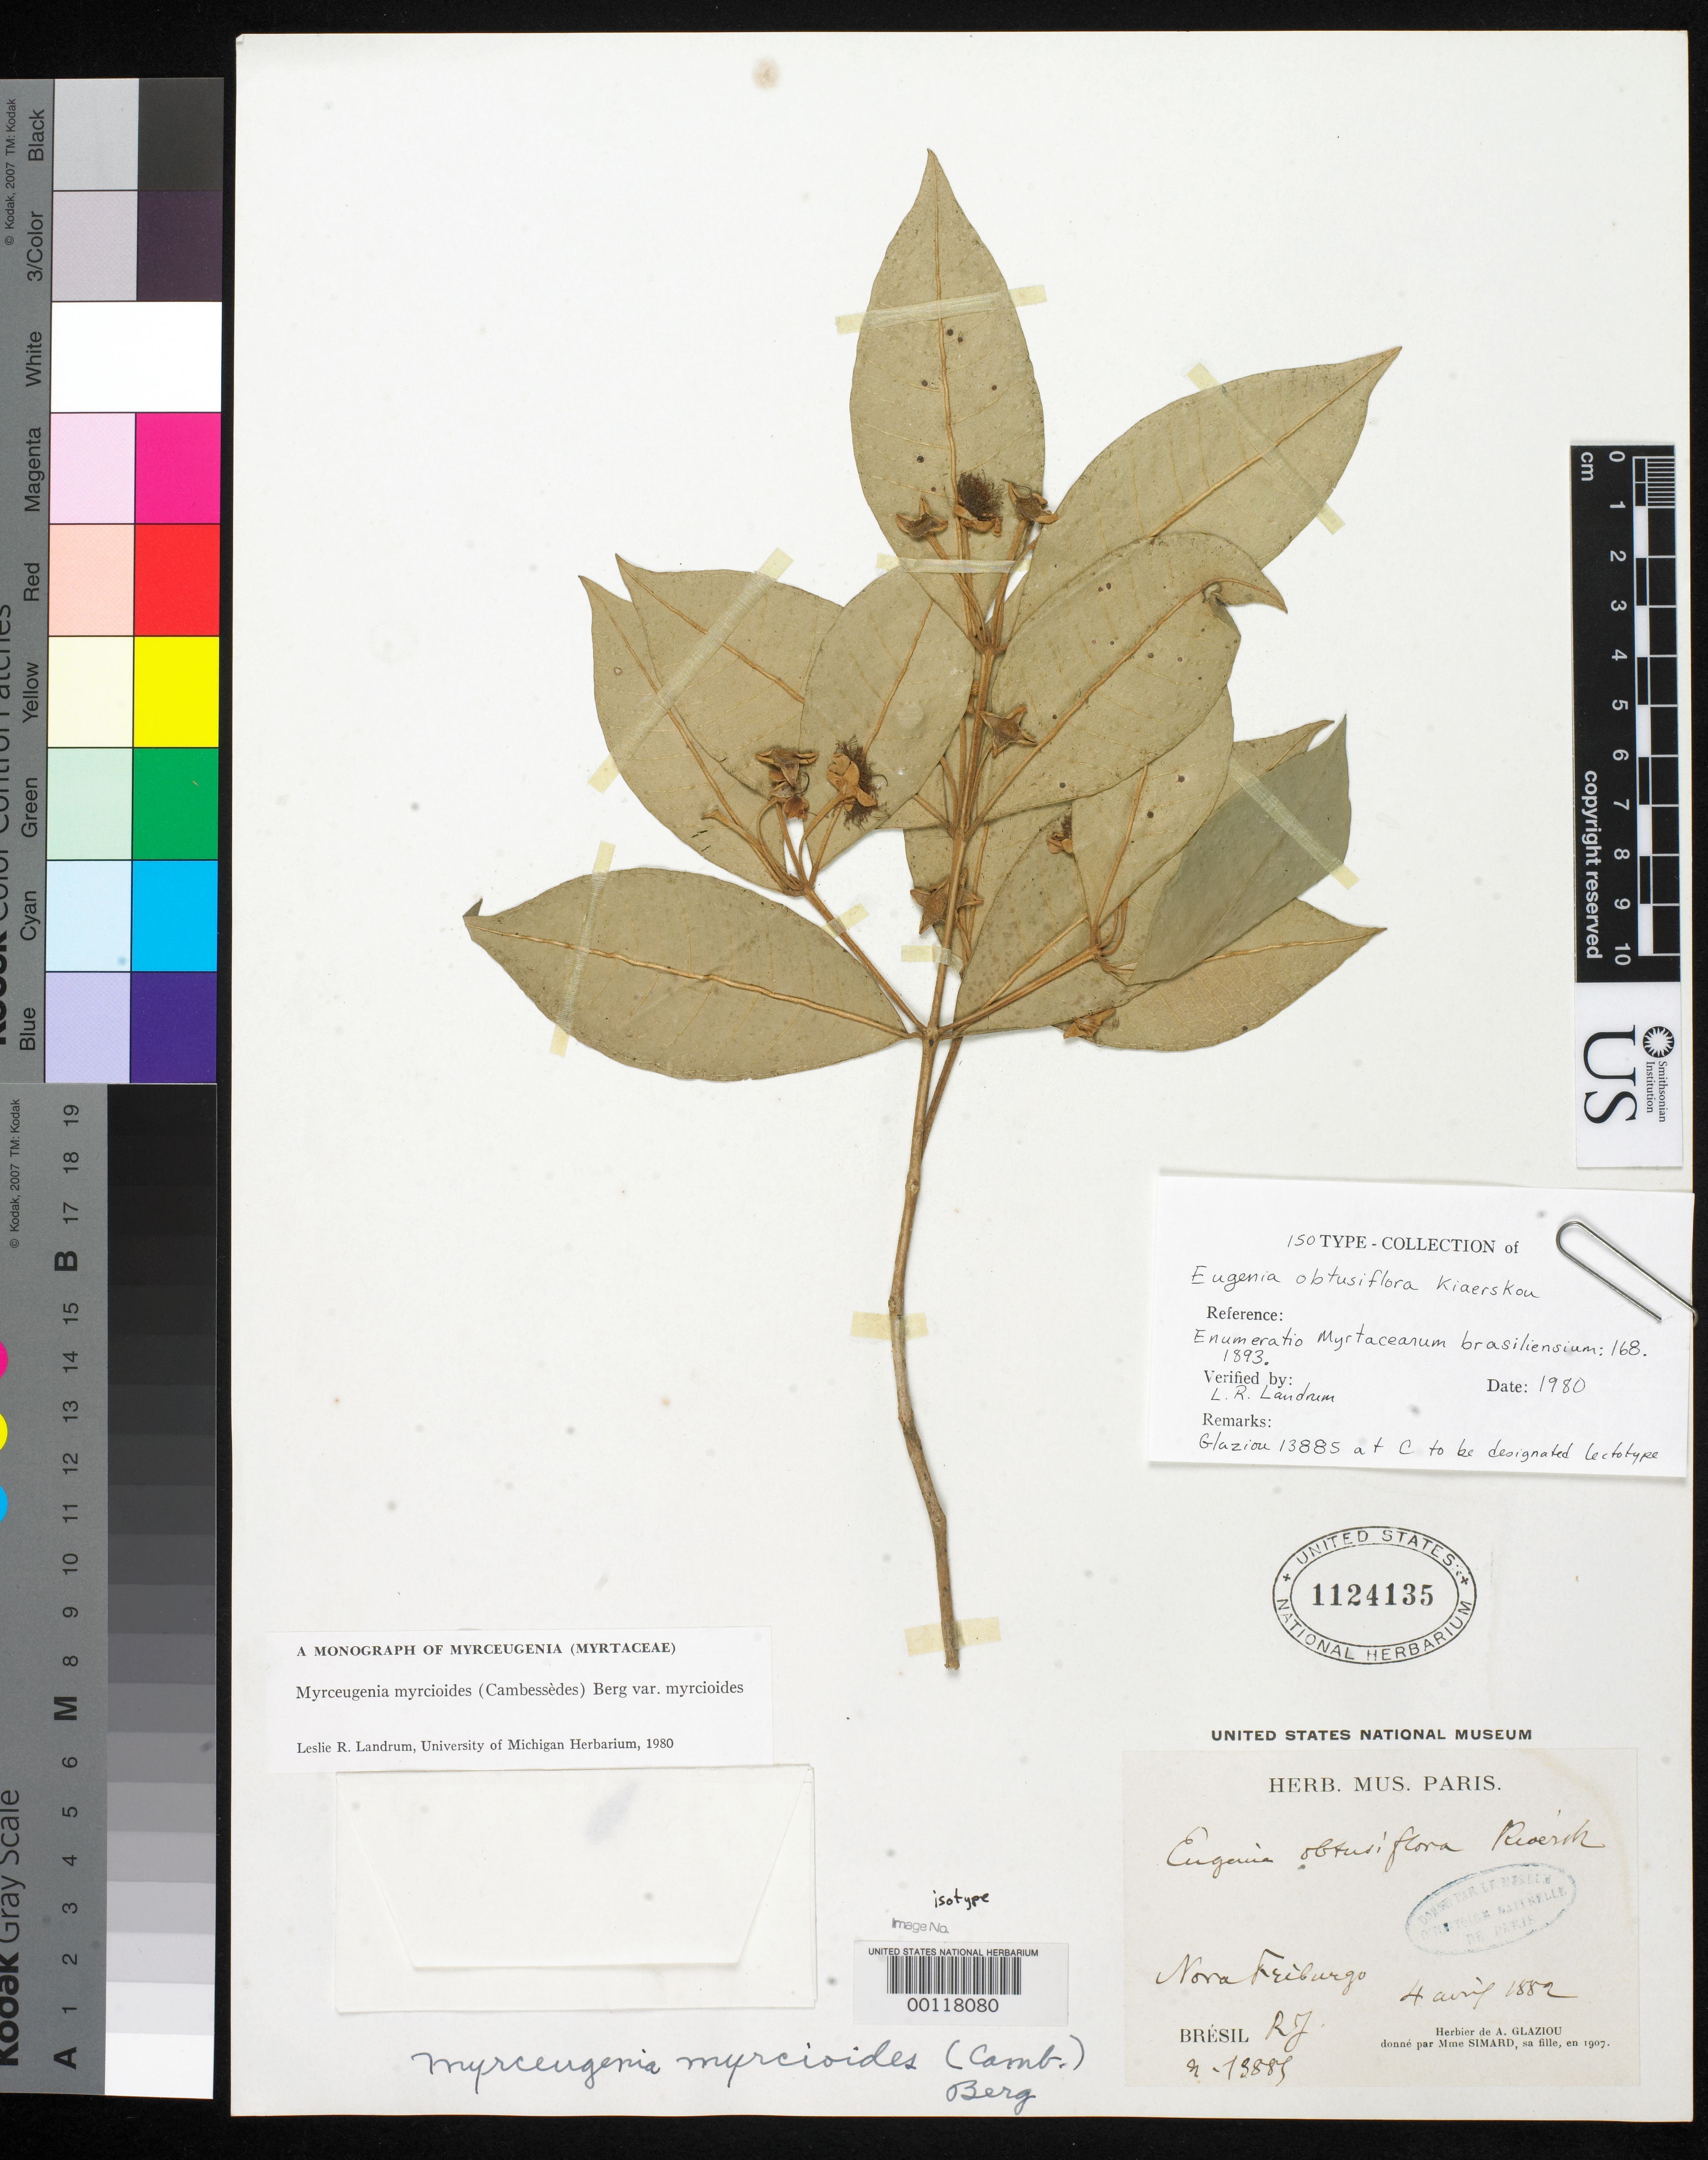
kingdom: Plantae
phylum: Tracheophyta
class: Magnoliopsida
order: Myrtales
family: Myrtaceae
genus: Eugenia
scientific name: Eugenia obtusiflora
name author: Kiaersk.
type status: Syntype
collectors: A. F. M. Glaziou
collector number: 13885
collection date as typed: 04 Apr 1882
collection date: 1882-04-04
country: Brazil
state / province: Rio de Janeiro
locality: Novo Friburgo.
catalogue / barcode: US 1124135